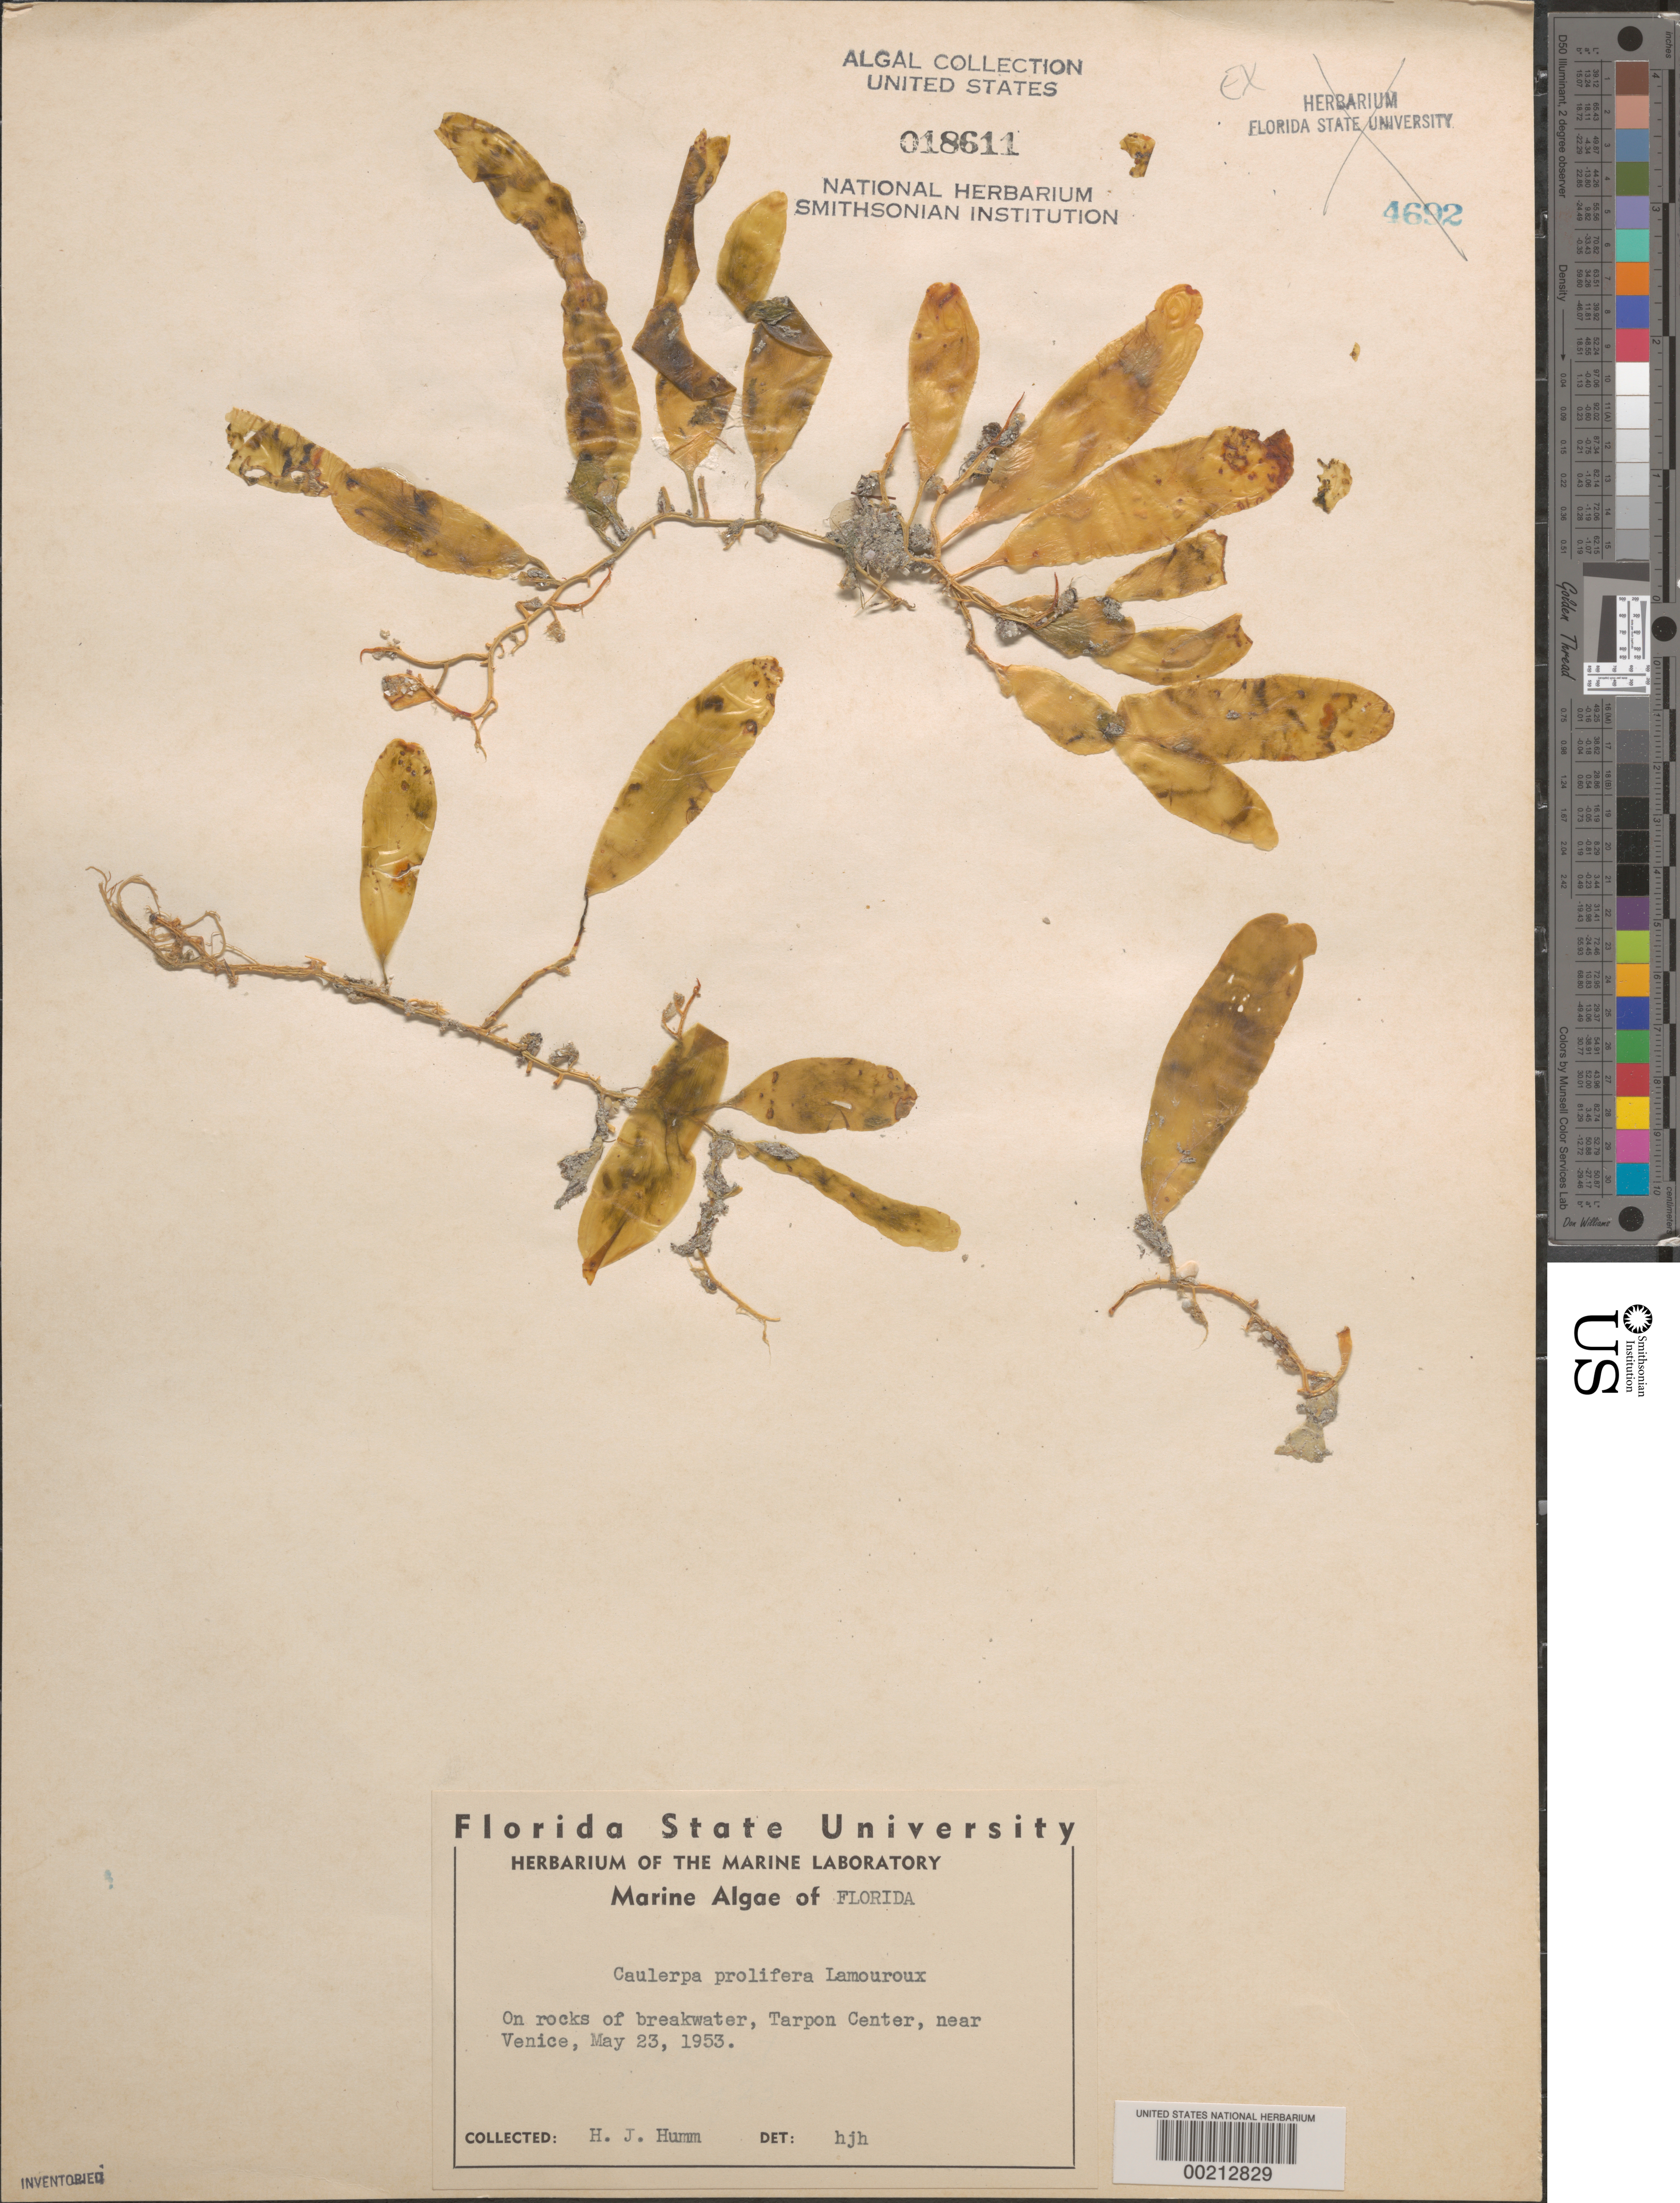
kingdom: Plantae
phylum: Chlorophyta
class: Ulvophyceae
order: Bryopsidales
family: Caulerpaceae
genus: Caulerpa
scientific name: Caulerpa prolifera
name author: (Forssk.) J.V.Lamouroux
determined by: Humm, Harold J.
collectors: H. J. Humm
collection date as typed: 23 May 1953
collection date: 1953-05-23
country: United States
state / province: Florida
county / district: Sarasota County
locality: Tarpon Center breakwater near Venice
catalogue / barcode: US 18611